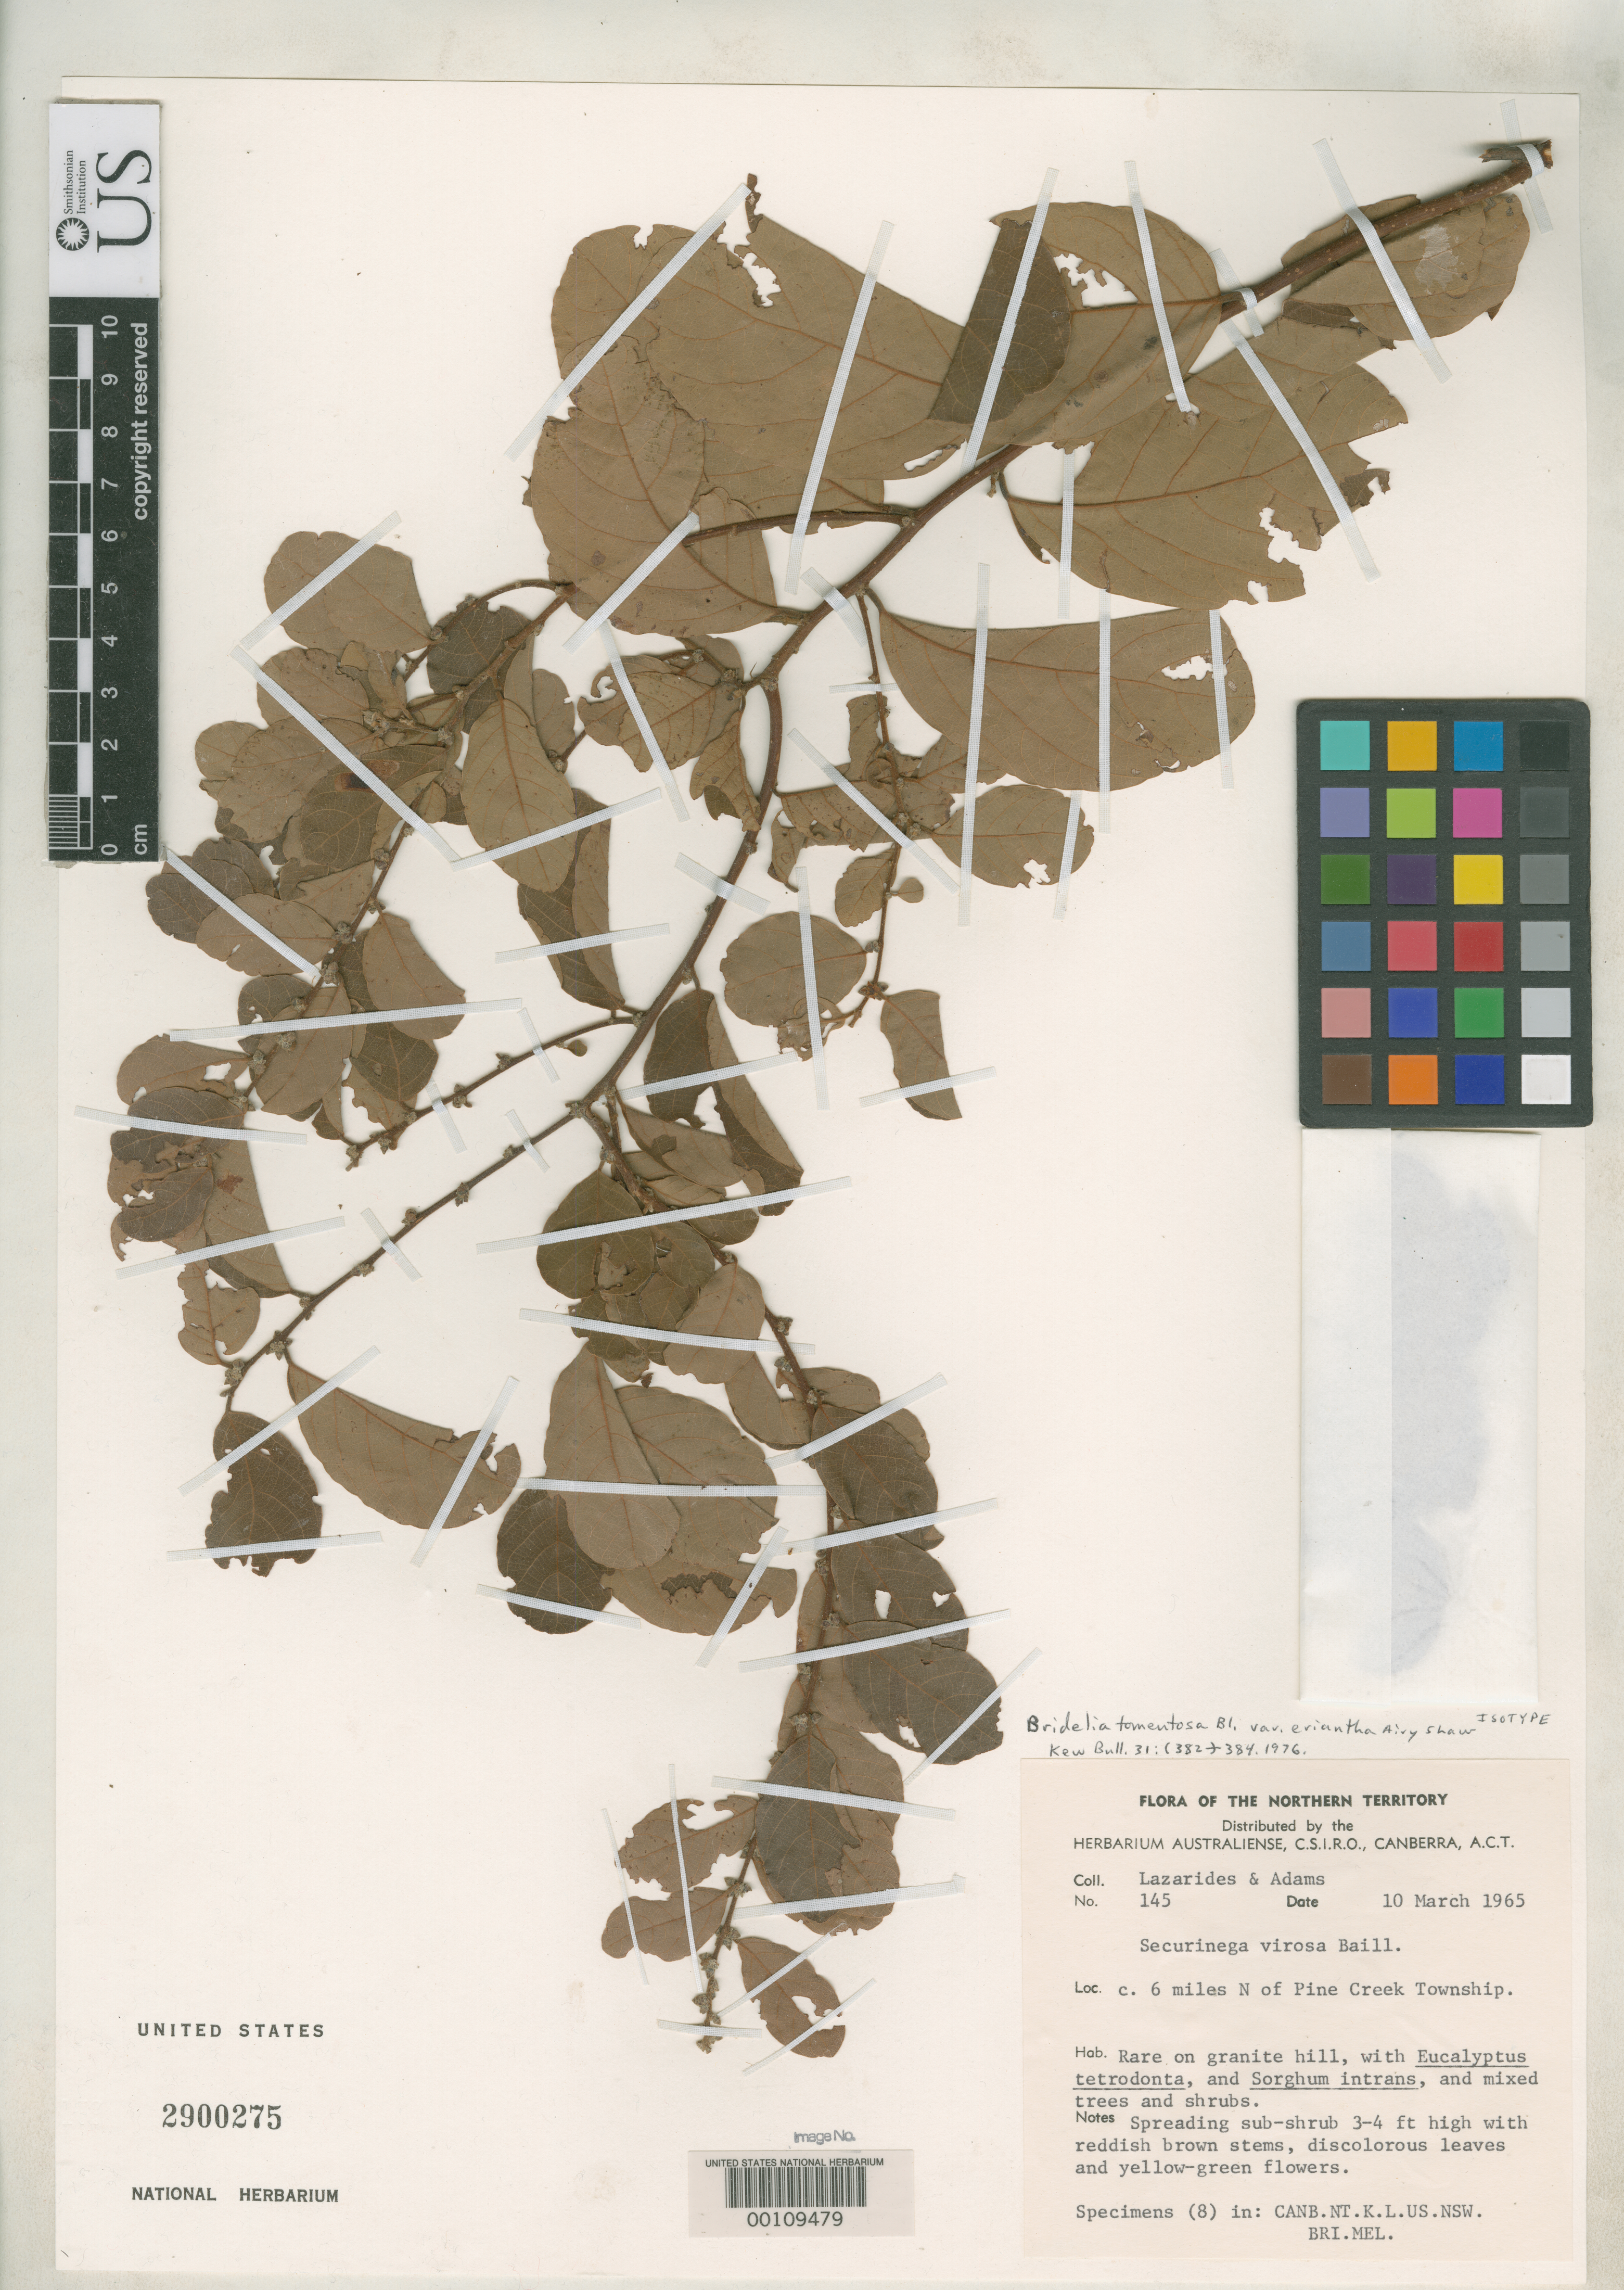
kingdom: Plantae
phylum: Tracheophyta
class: Magnoliopsida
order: Malpighiales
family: Phyllanthaceae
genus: Bridelia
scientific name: Bridelia tomentosa var. eriantha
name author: Airy Shaw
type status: Isotype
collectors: M. Lazarides & Adams, --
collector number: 145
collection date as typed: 10 Mar 1965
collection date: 1965-03-10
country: Australia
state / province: Northern Territory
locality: Ca. 6 mi N of Pine Creek Township.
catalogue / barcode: US 2900275